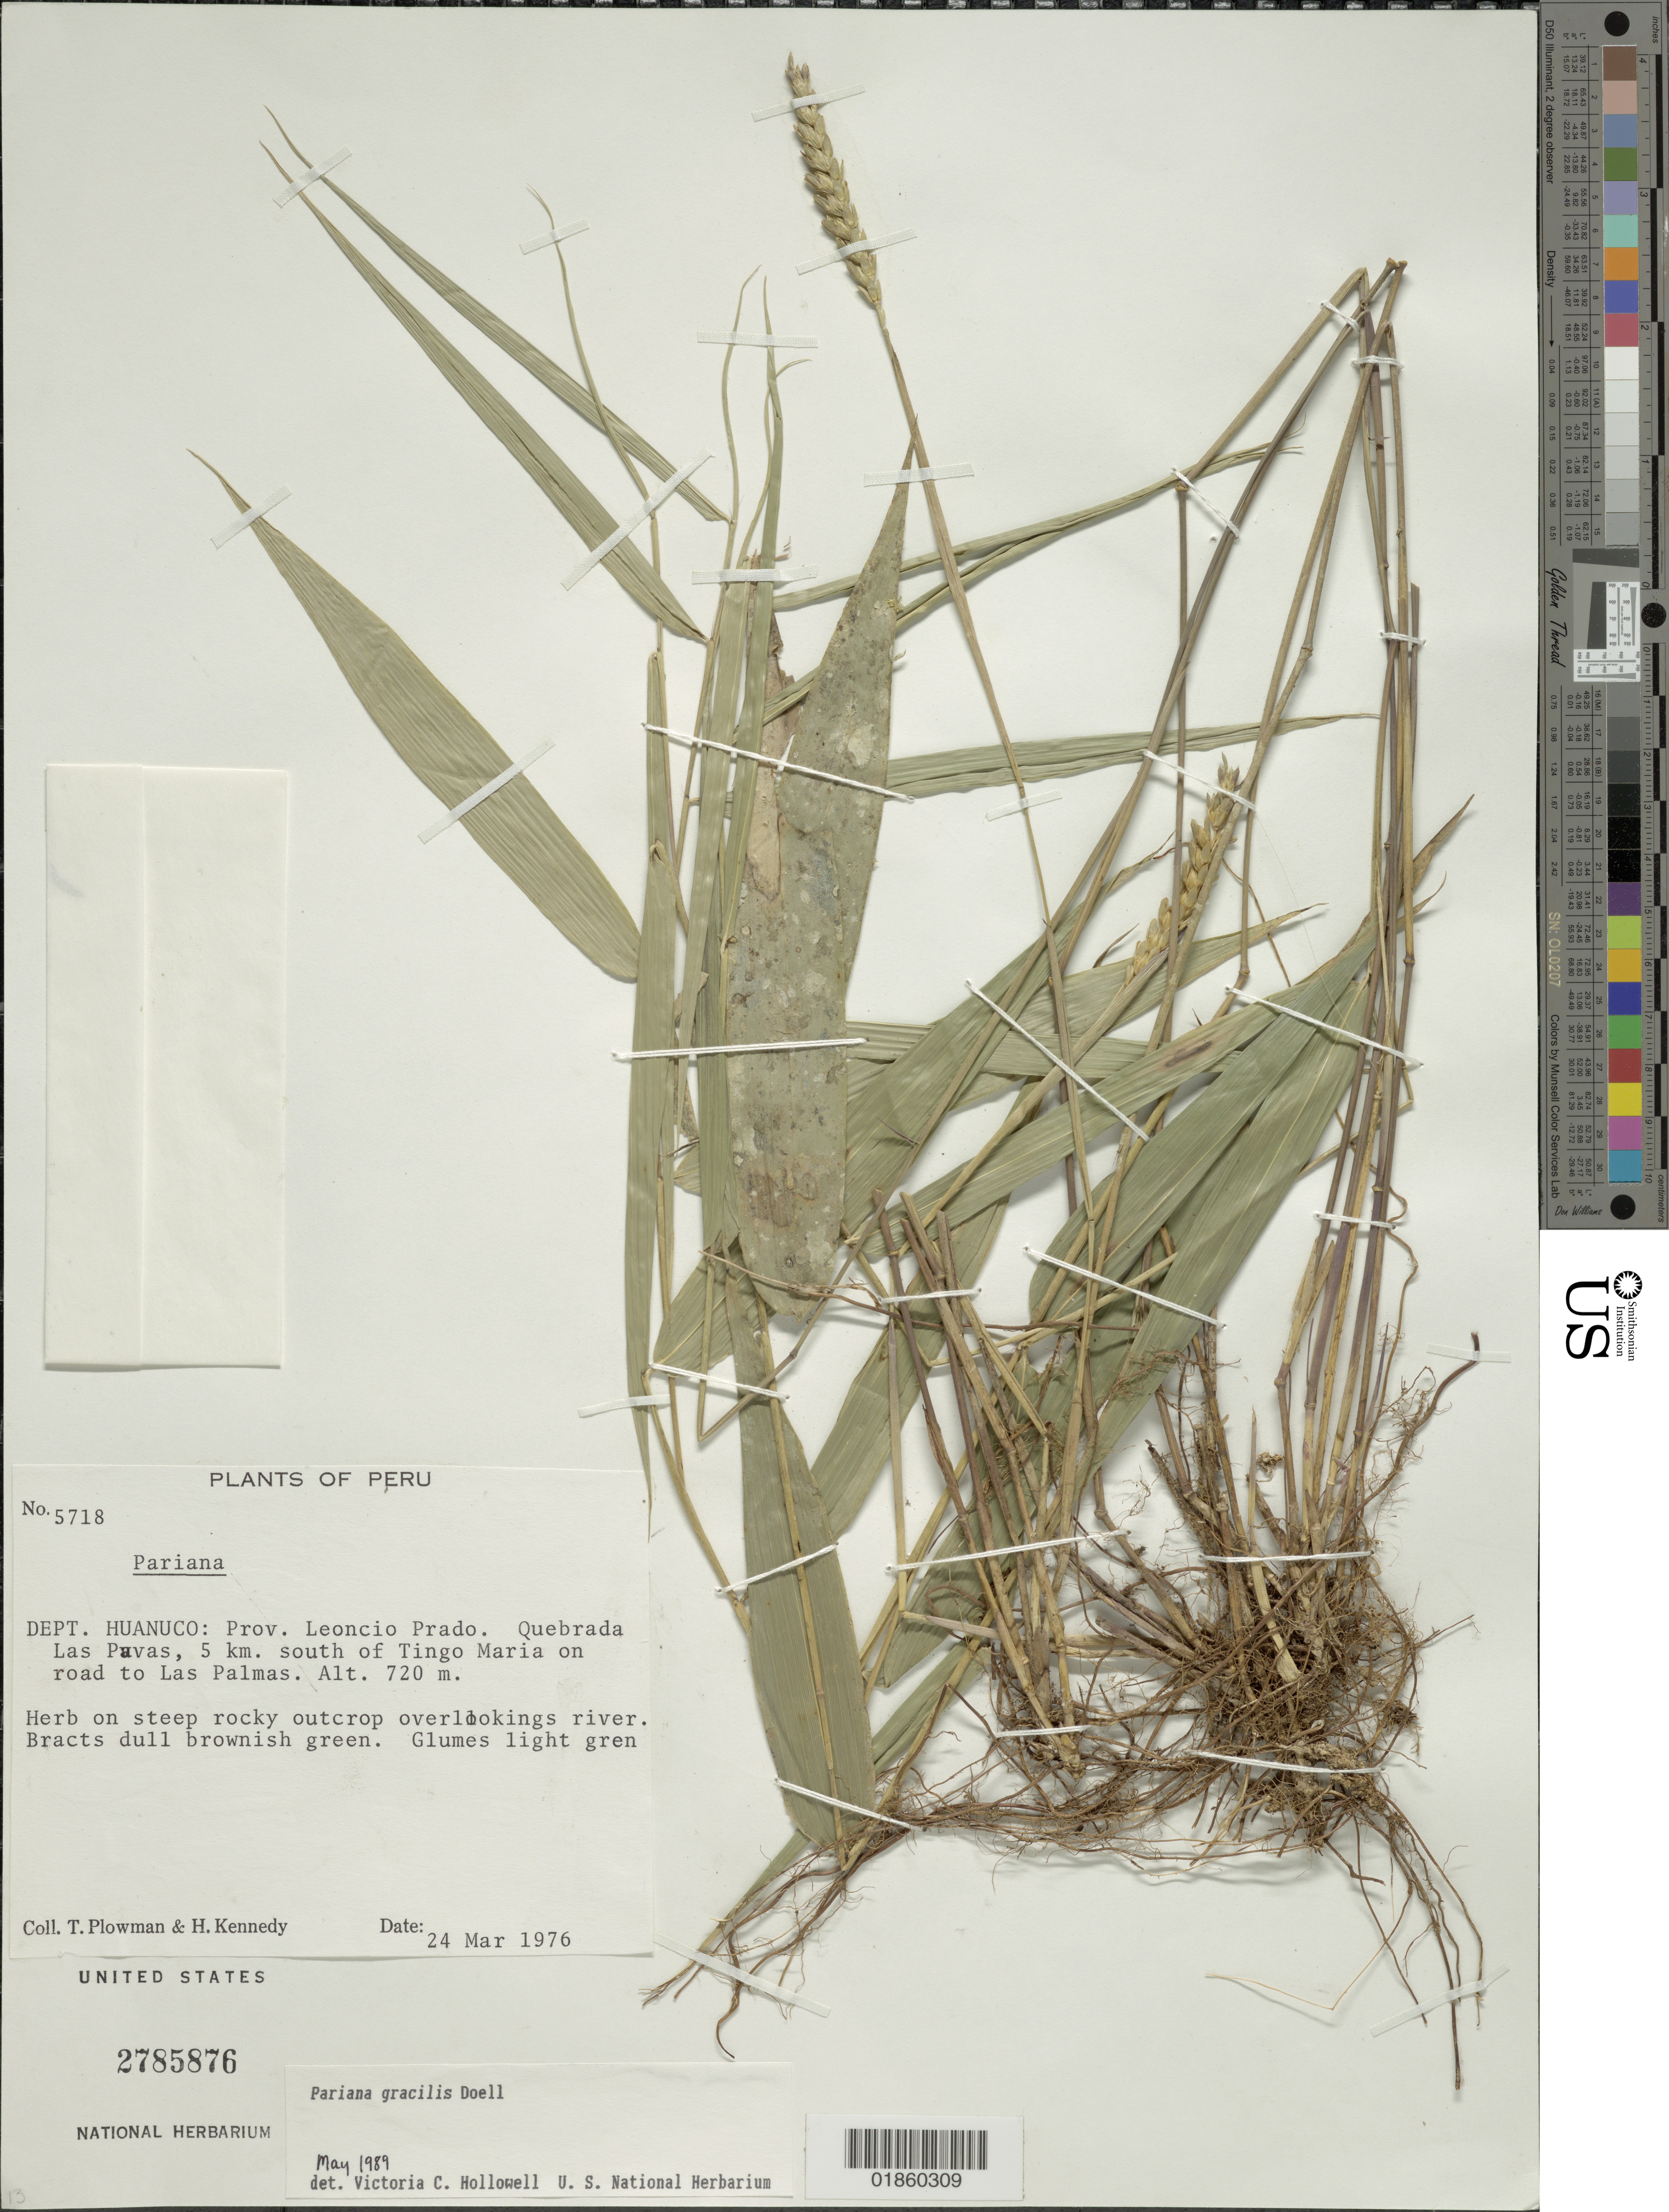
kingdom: Plantae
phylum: Tracheophyta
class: Liliopsida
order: Poales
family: Poaceae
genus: Pariana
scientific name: Pariana gracilis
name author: Döll in Mart.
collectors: T. Plowman & H. Kennedy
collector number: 5718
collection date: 1976-03-24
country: Peru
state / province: Huánuco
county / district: Leoncio Prado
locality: Quebrada Las Puvas, 5 km south of Tingo Maria on road to Las Palmas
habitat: steep rocky outcrop overlooking river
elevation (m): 720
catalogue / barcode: US 2785876